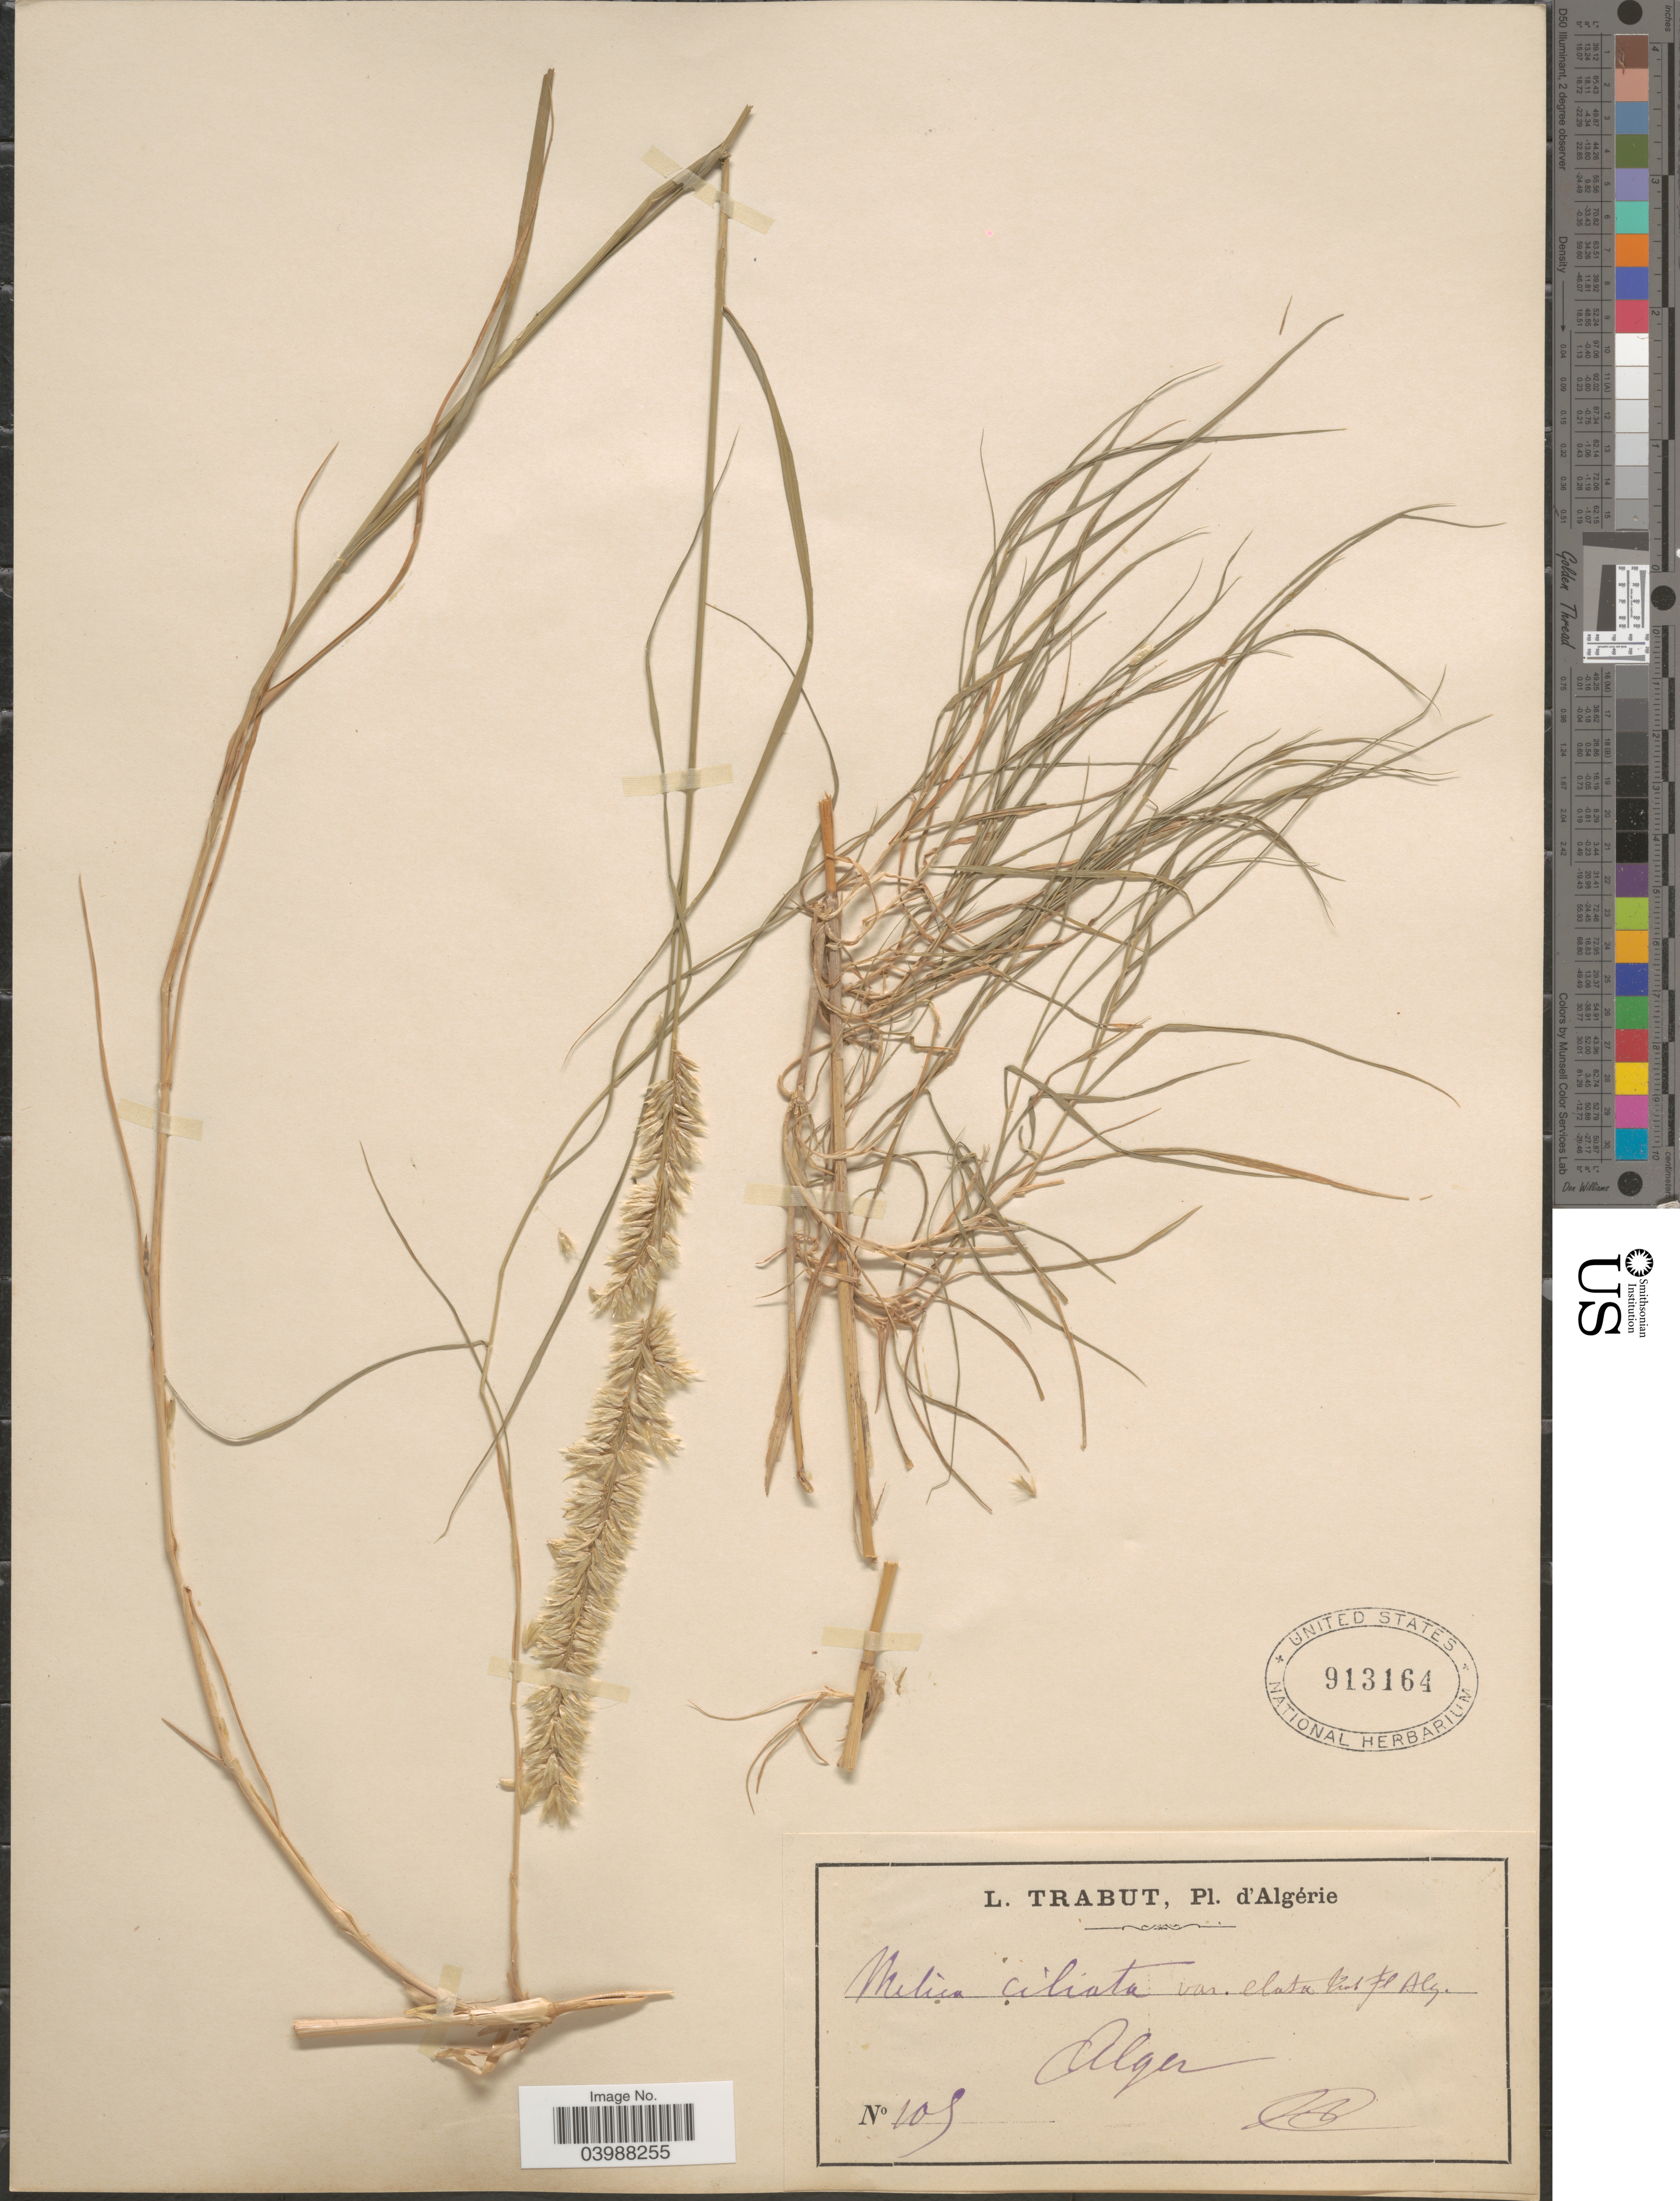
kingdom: Plantae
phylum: Tracheophyta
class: Liliopsida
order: Poales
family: Poaceae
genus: Melica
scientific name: Melica ciliata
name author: L.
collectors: L. Trabut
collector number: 105*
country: Algeria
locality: Alger.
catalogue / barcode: US 913164